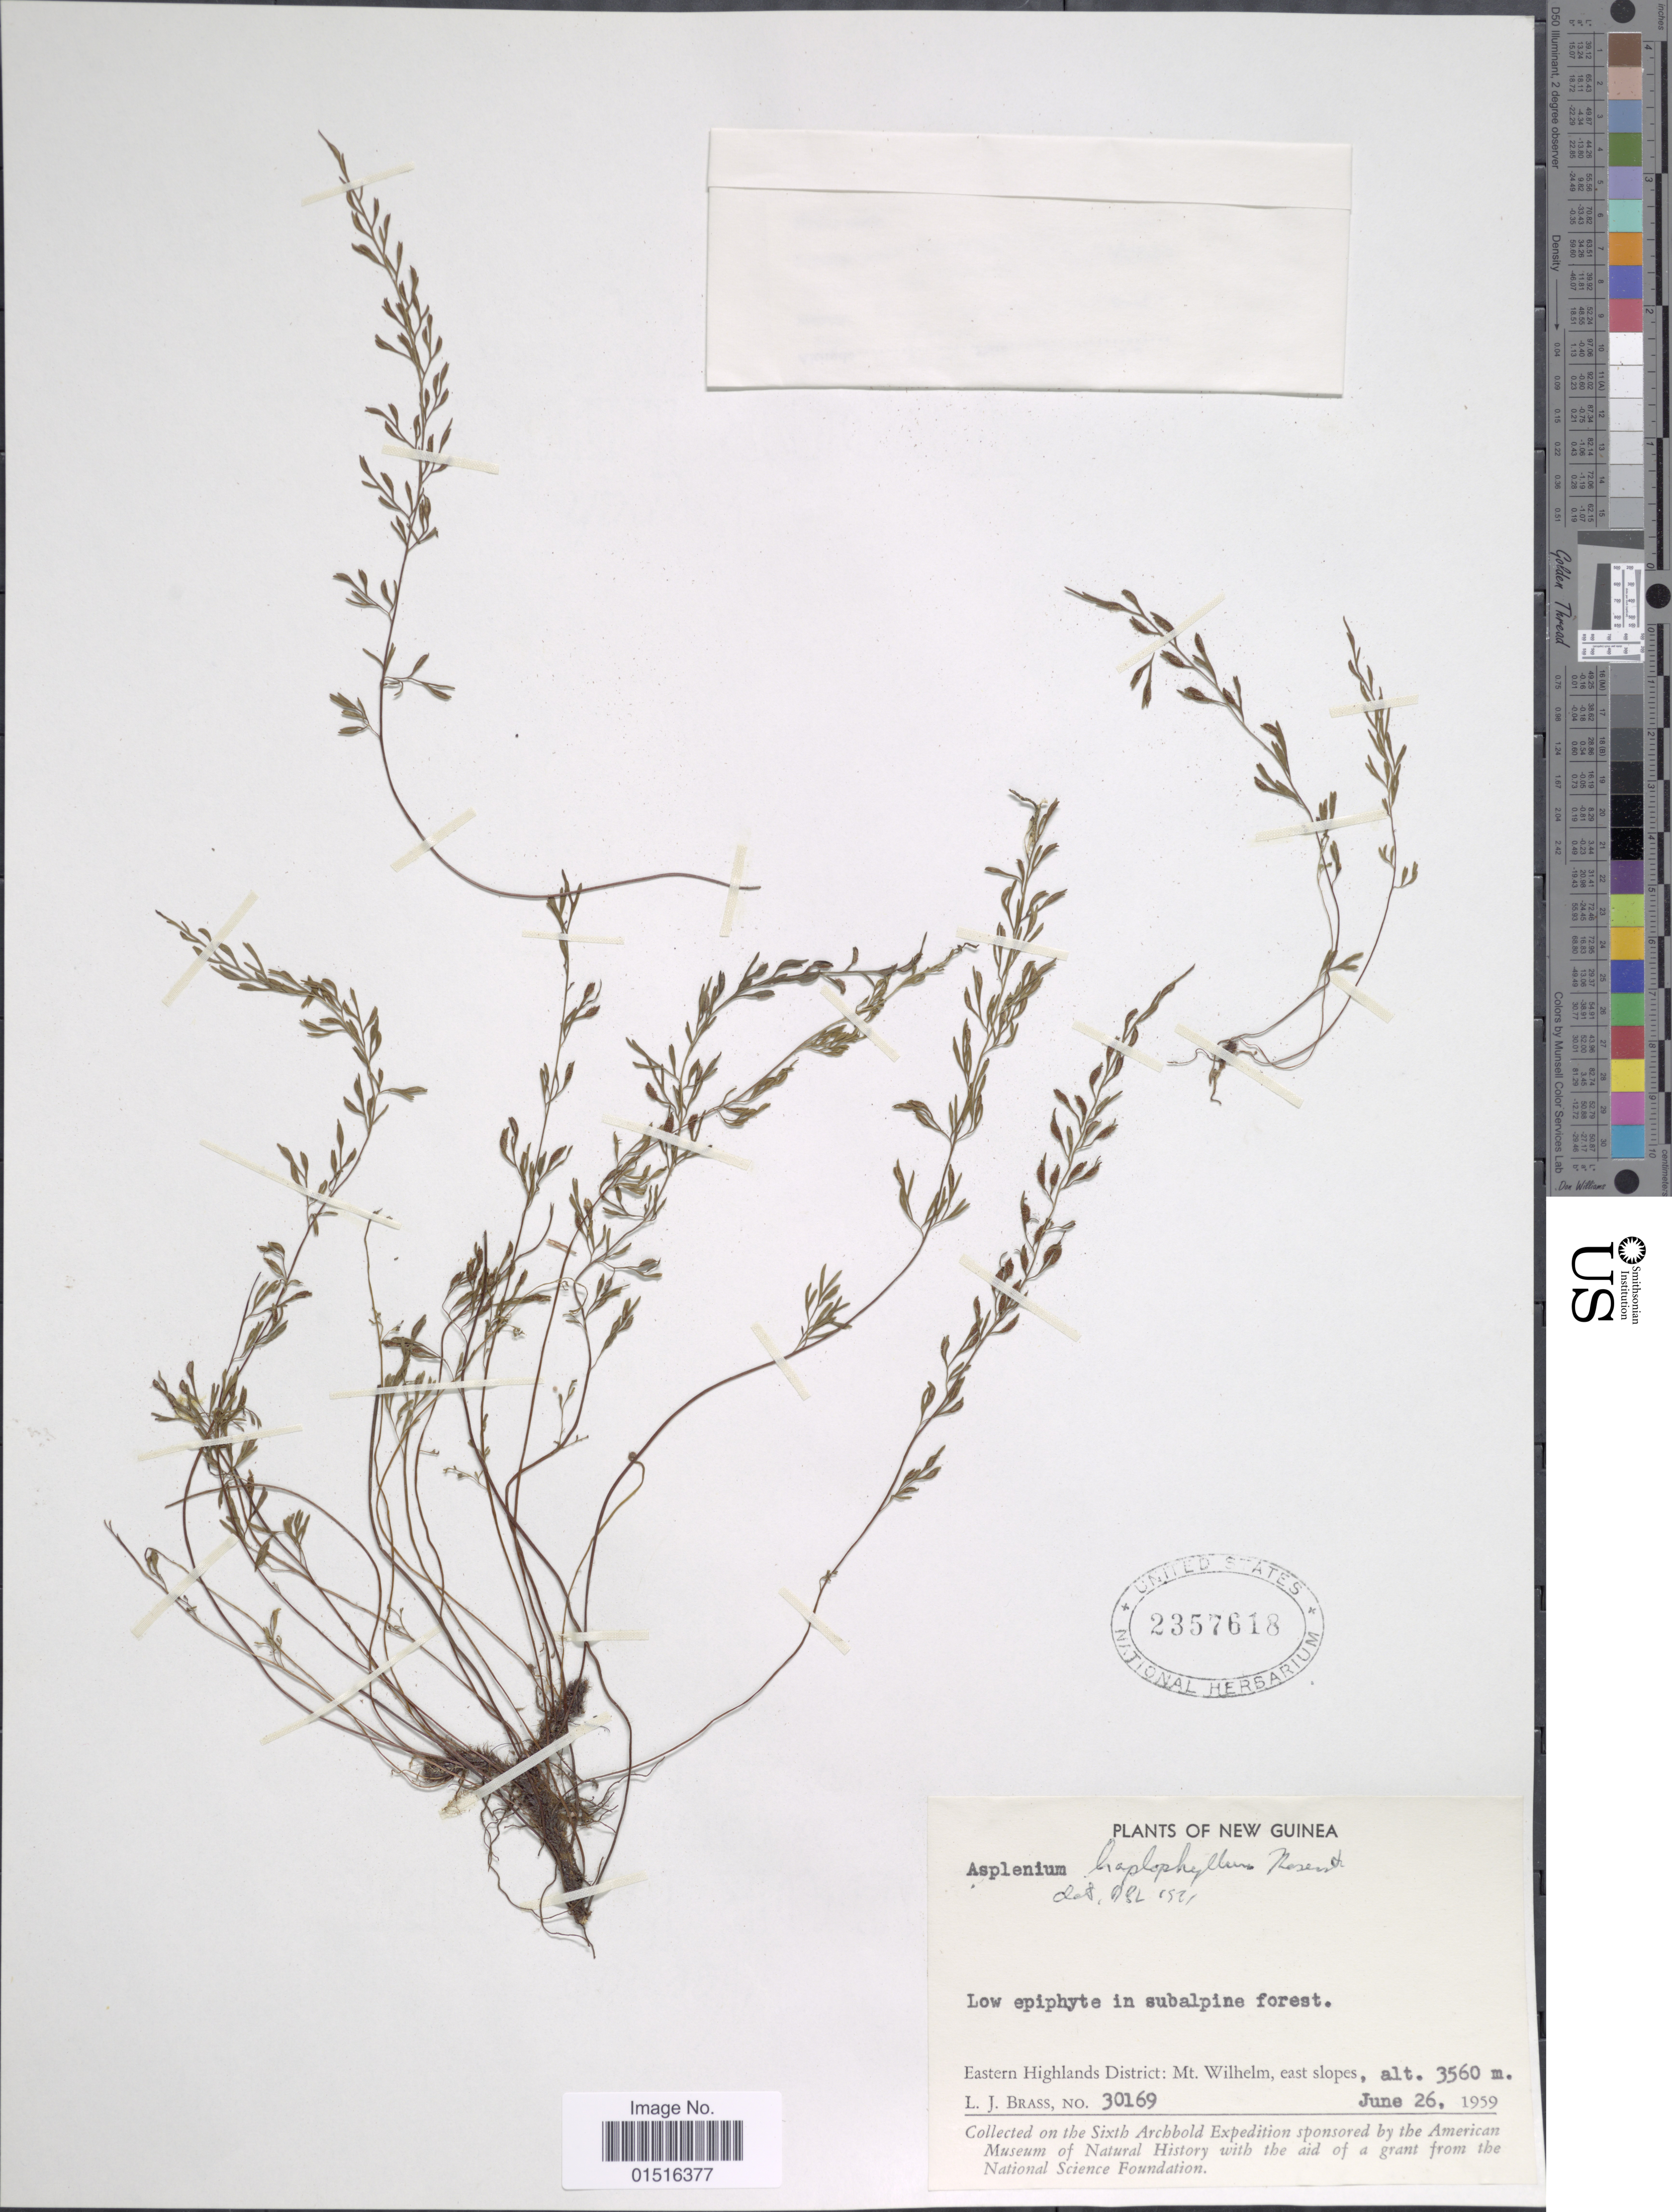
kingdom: Plantae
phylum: Tracheophyta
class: Polypodiopsida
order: Polypodiales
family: Aspleniaceae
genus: Asplenium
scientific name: Asplenium hapalophyllum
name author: Rosenst.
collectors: L. J. Brass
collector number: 30169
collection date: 1959-06-26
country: Papua New Guinea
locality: New Guinea, Eastern Highlands District: Mt. Wilhelm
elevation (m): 3560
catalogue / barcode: US 2357618